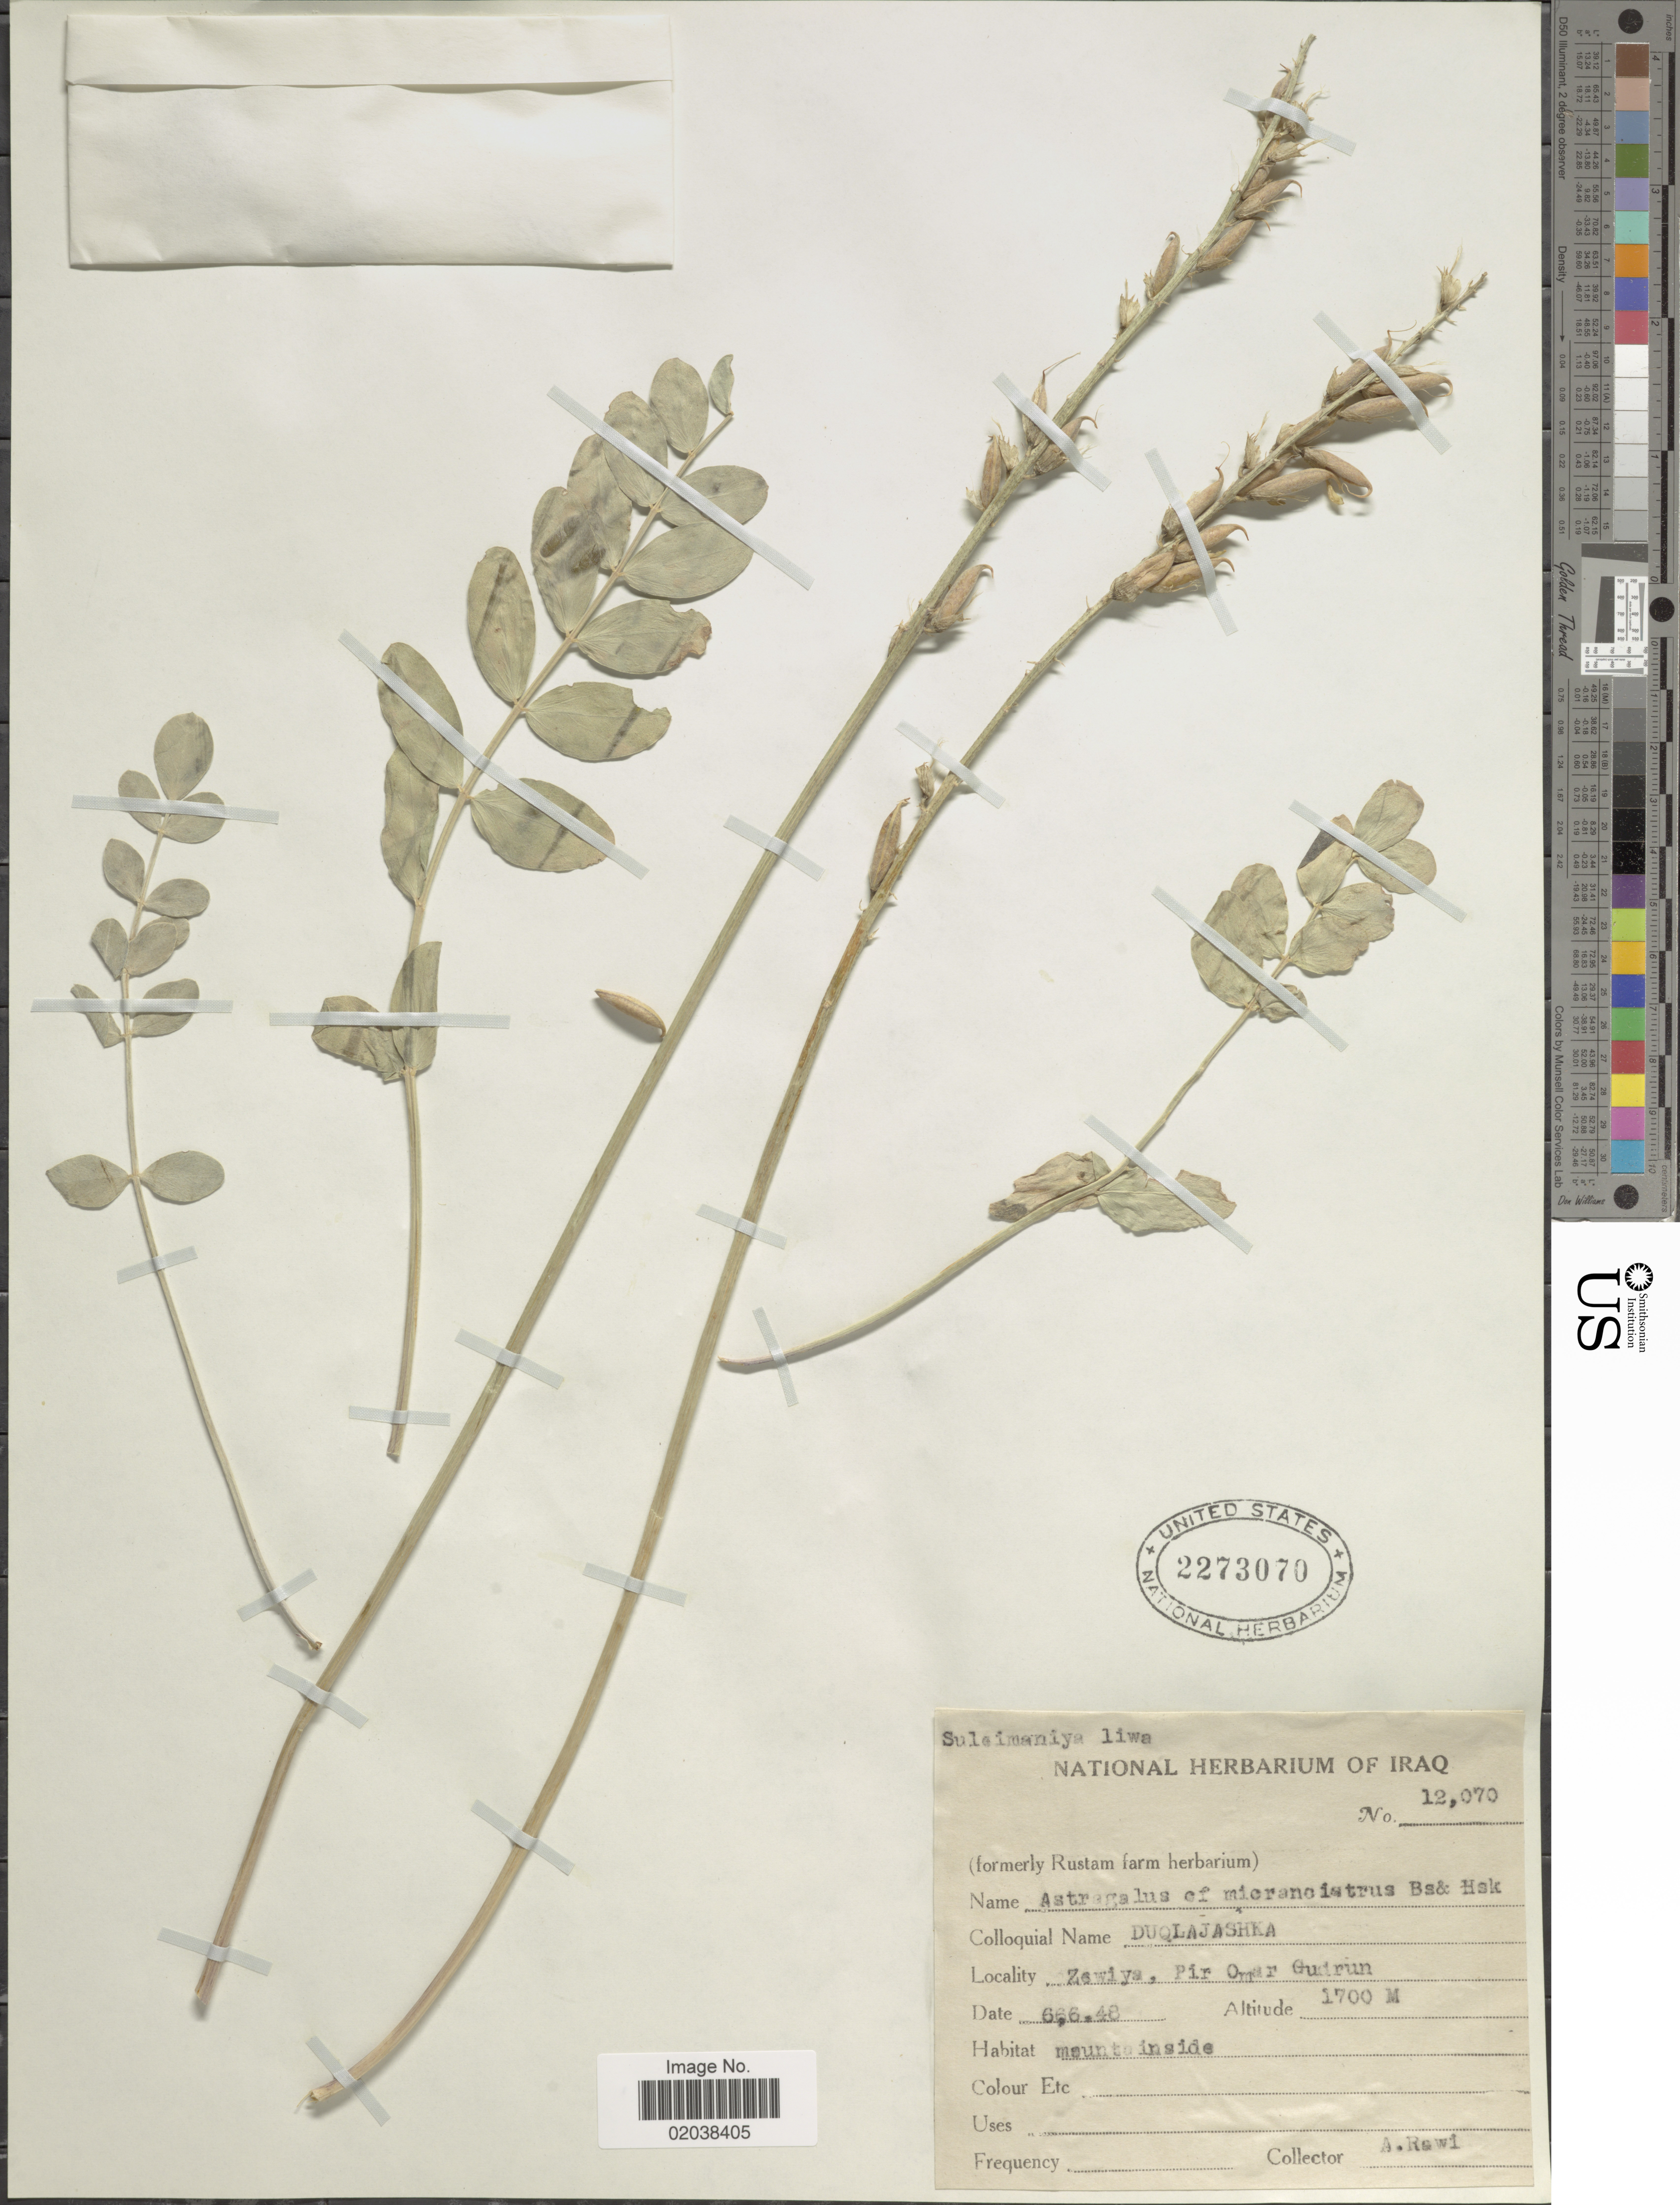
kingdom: Plantae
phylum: Tracheophyta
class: Magnoliopsida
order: Fabales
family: Fabaceae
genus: Astragalus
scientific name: Astragalus micrancistrus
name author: Boiss. & Hausskn.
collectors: A. Rawi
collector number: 12070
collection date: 1948-06-06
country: Iraq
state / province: As Sulaymānīyah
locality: Zewiya, Pir Omar Gudrun. Suleimaniya liwa.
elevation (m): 1700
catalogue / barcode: US 2273070